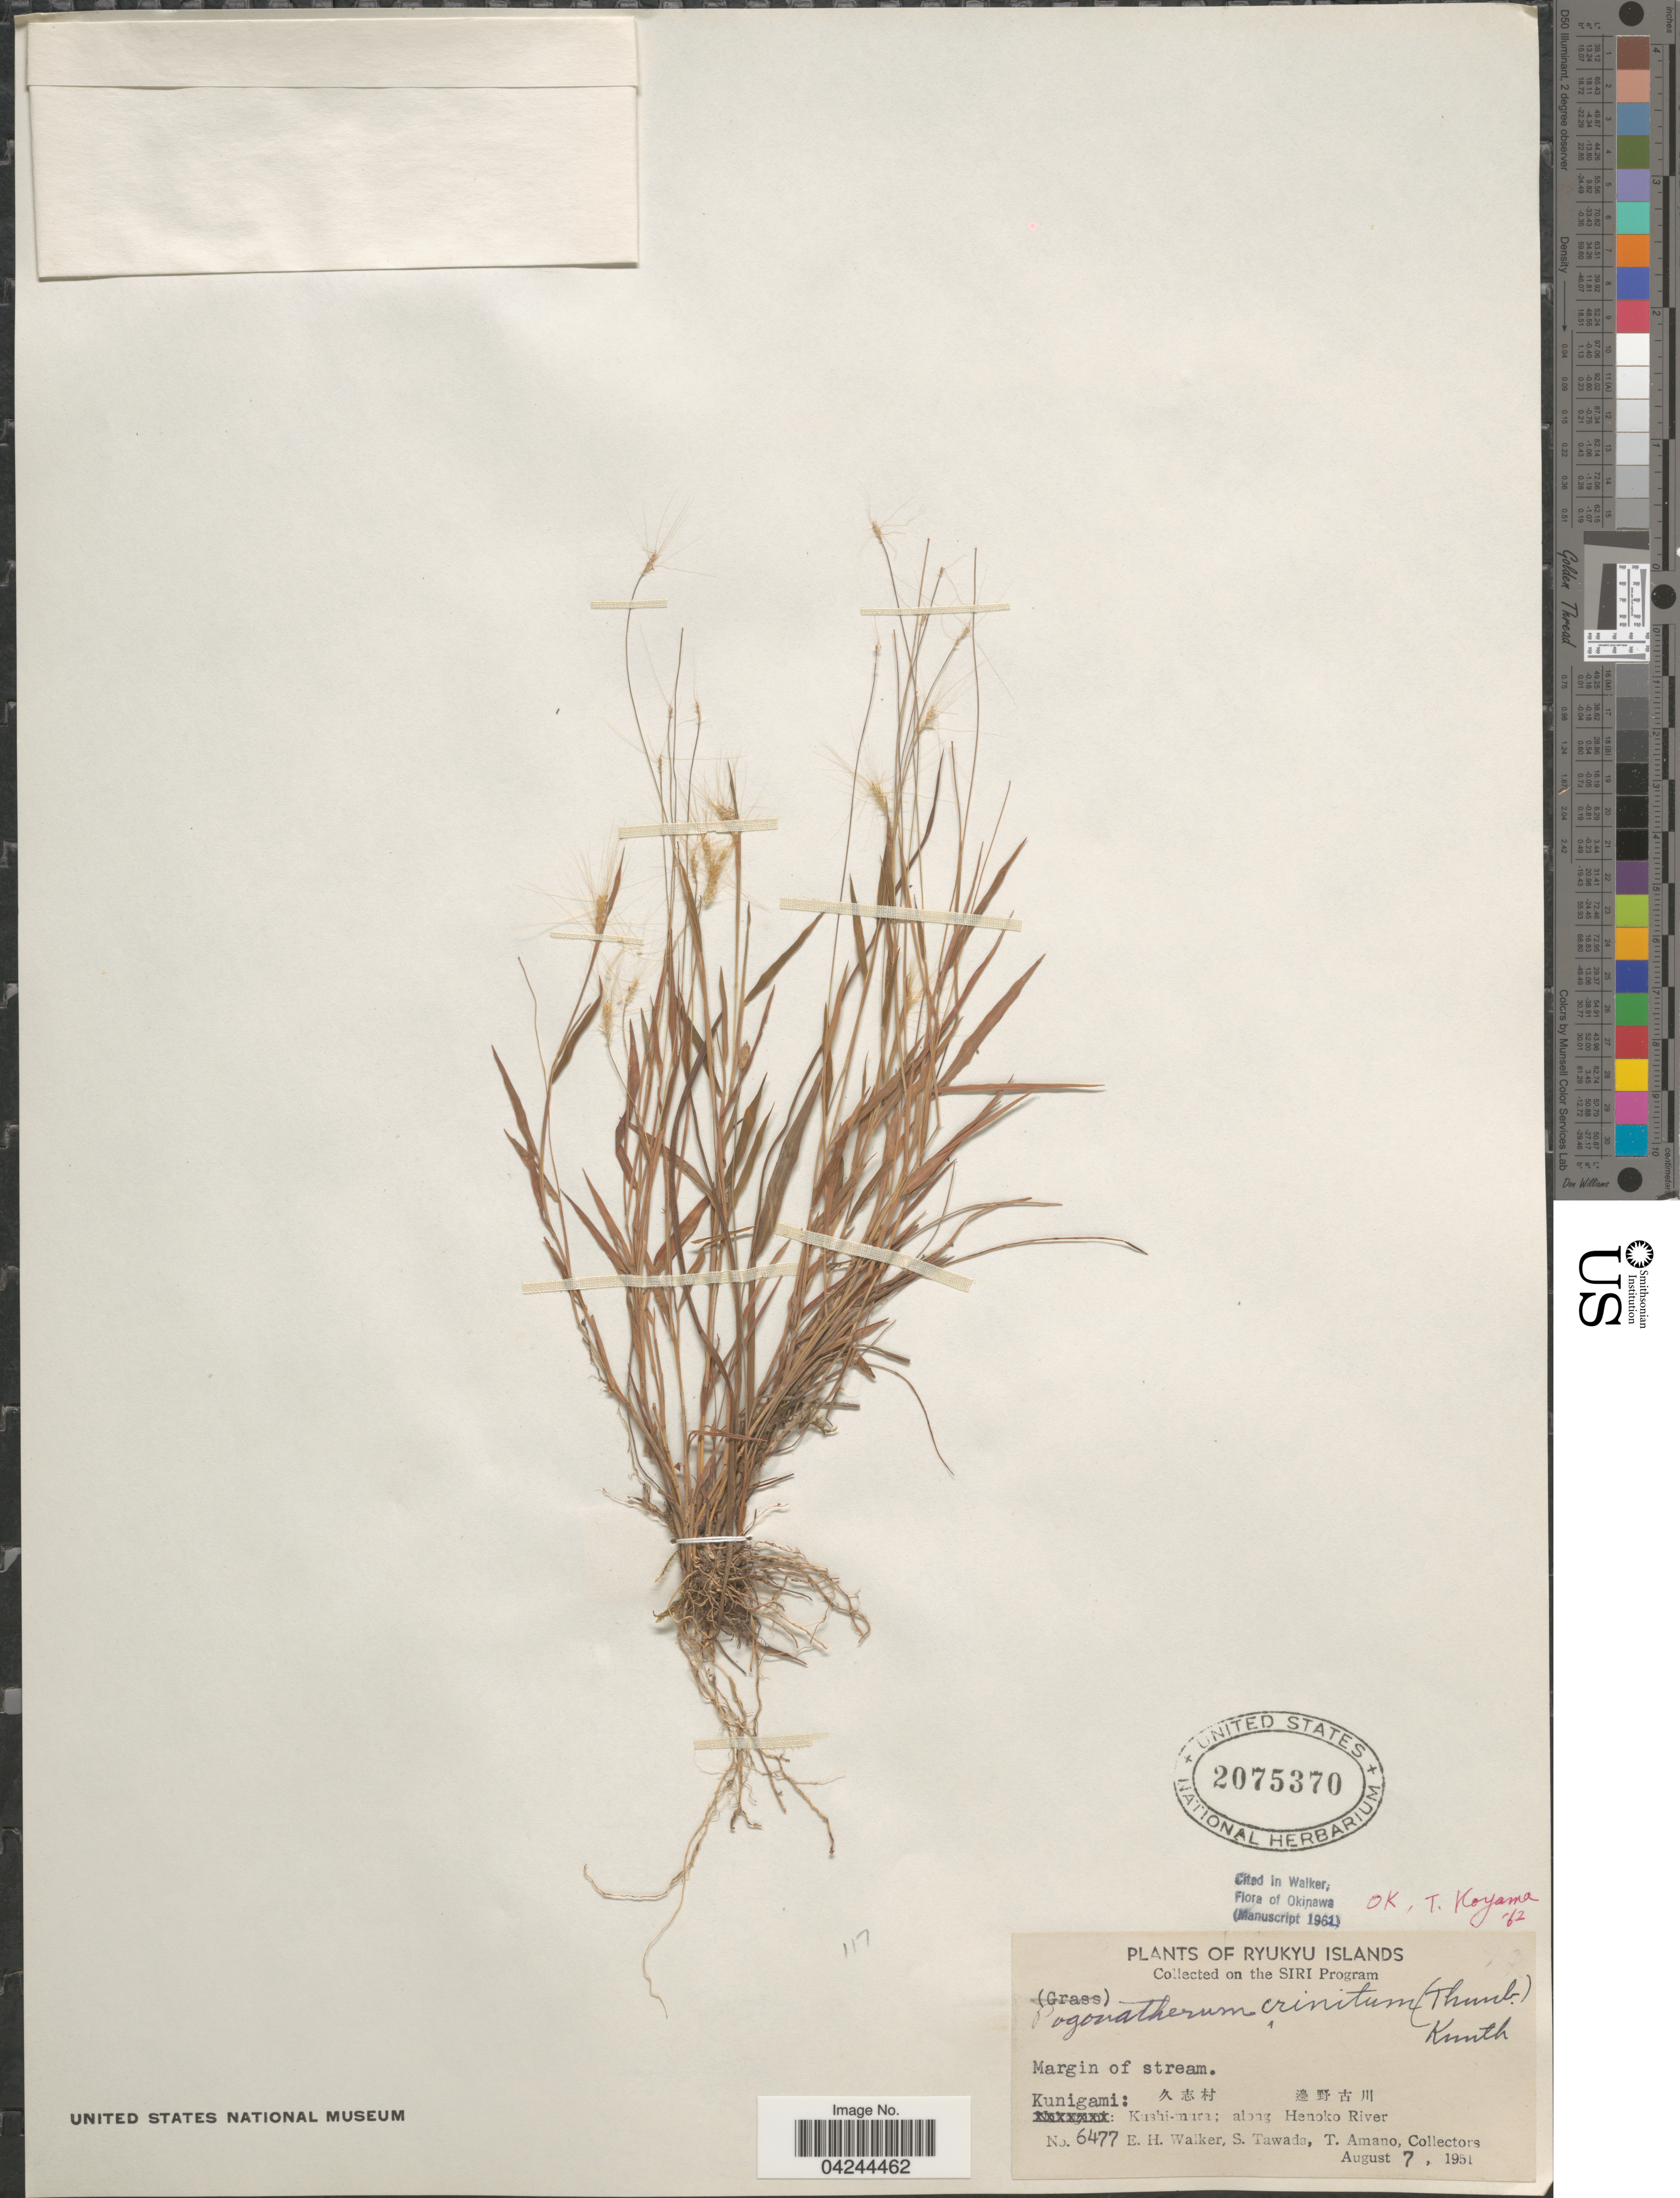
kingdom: Plantae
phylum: Tracheophyta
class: Liliopsida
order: Poales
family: Poaceae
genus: Pogonatherum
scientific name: Pogonatherum crinitum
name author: (Thunb.) Kunth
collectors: E. H. Walker, S. Tawada & T. Amano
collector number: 6477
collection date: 1951-08-07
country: Japan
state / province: Okinawa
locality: Ryukyu Islands. Margin of stream. Kunigami: X. Kushimura; along Henoko River.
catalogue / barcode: US 2075370